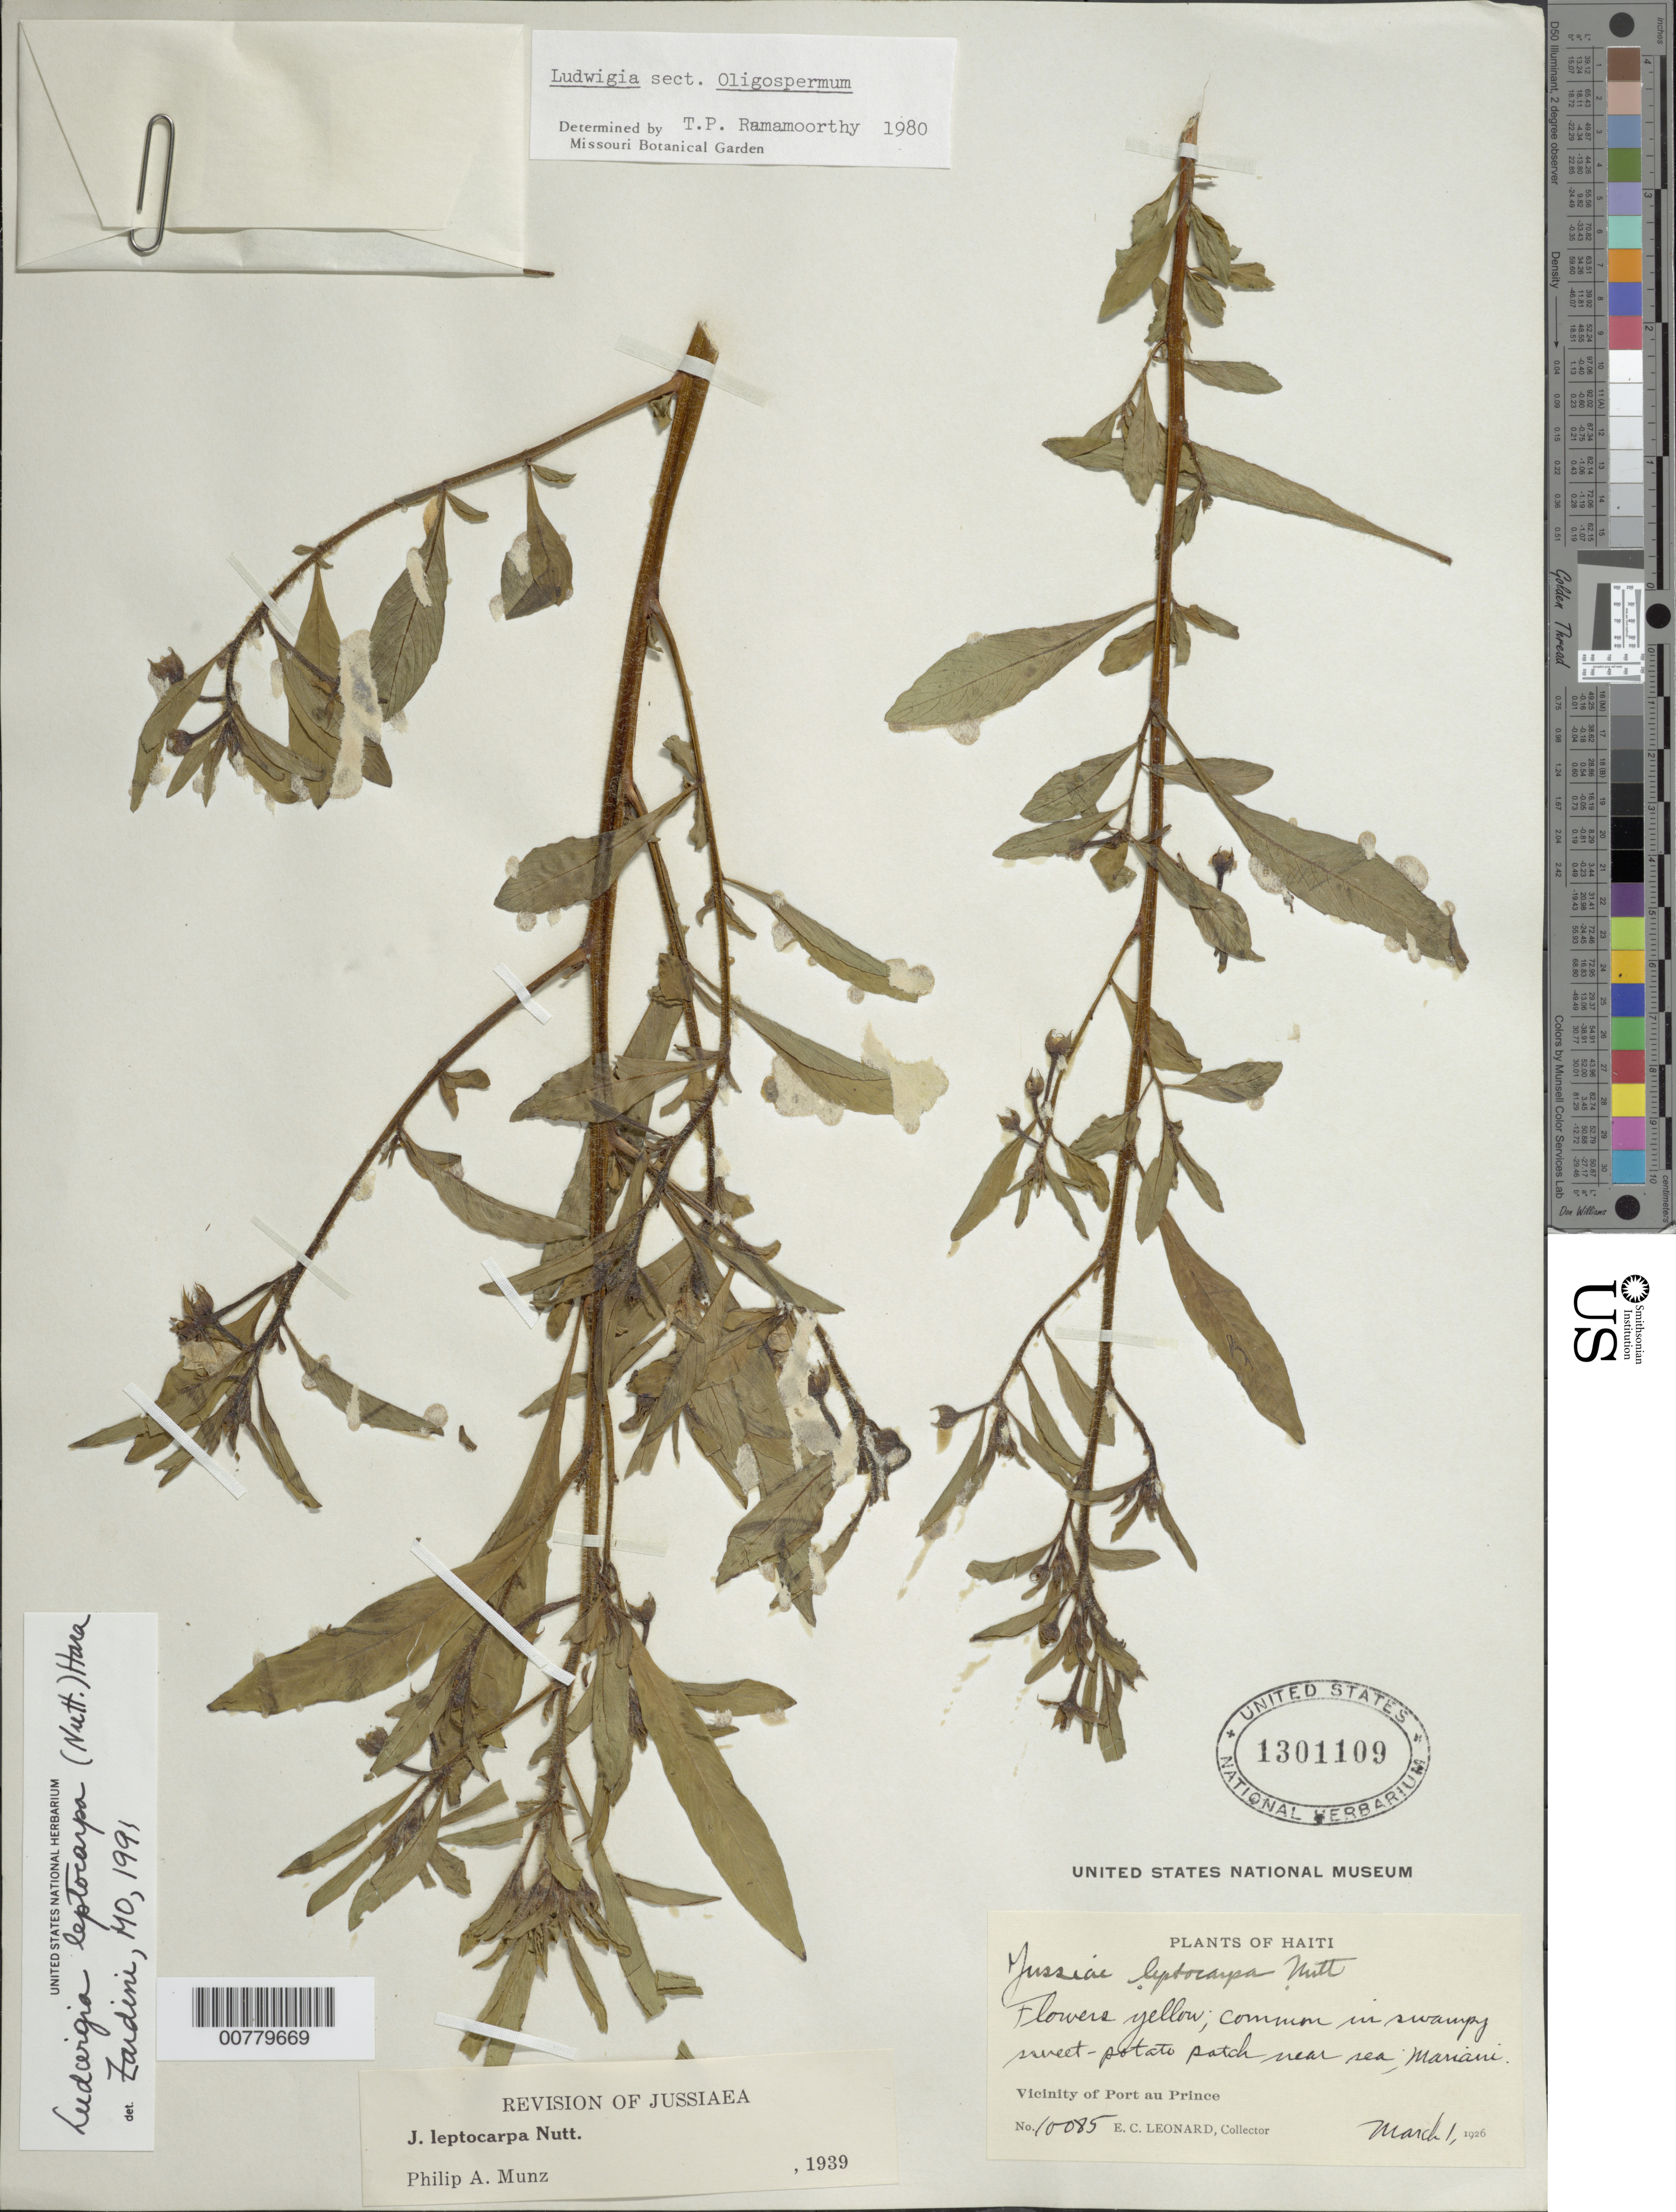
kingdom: Plantae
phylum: Tracheophyta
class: Magnoliopsida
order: Myrtales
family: Onagraceae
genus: Ludwigia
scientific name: Ludwigia leptocarpa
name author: (Nutt.) H. Hara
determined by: Zardini, E. M.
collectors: E. C. Leonard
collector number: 10085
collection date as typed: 01 Mar 1926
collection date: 1926-03-01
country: Haiti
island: Hispaniola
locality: Vicinity of Port au Prince, Mariani.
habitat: Swampy sweet-potato patch near sea.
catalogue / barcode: US 1301109